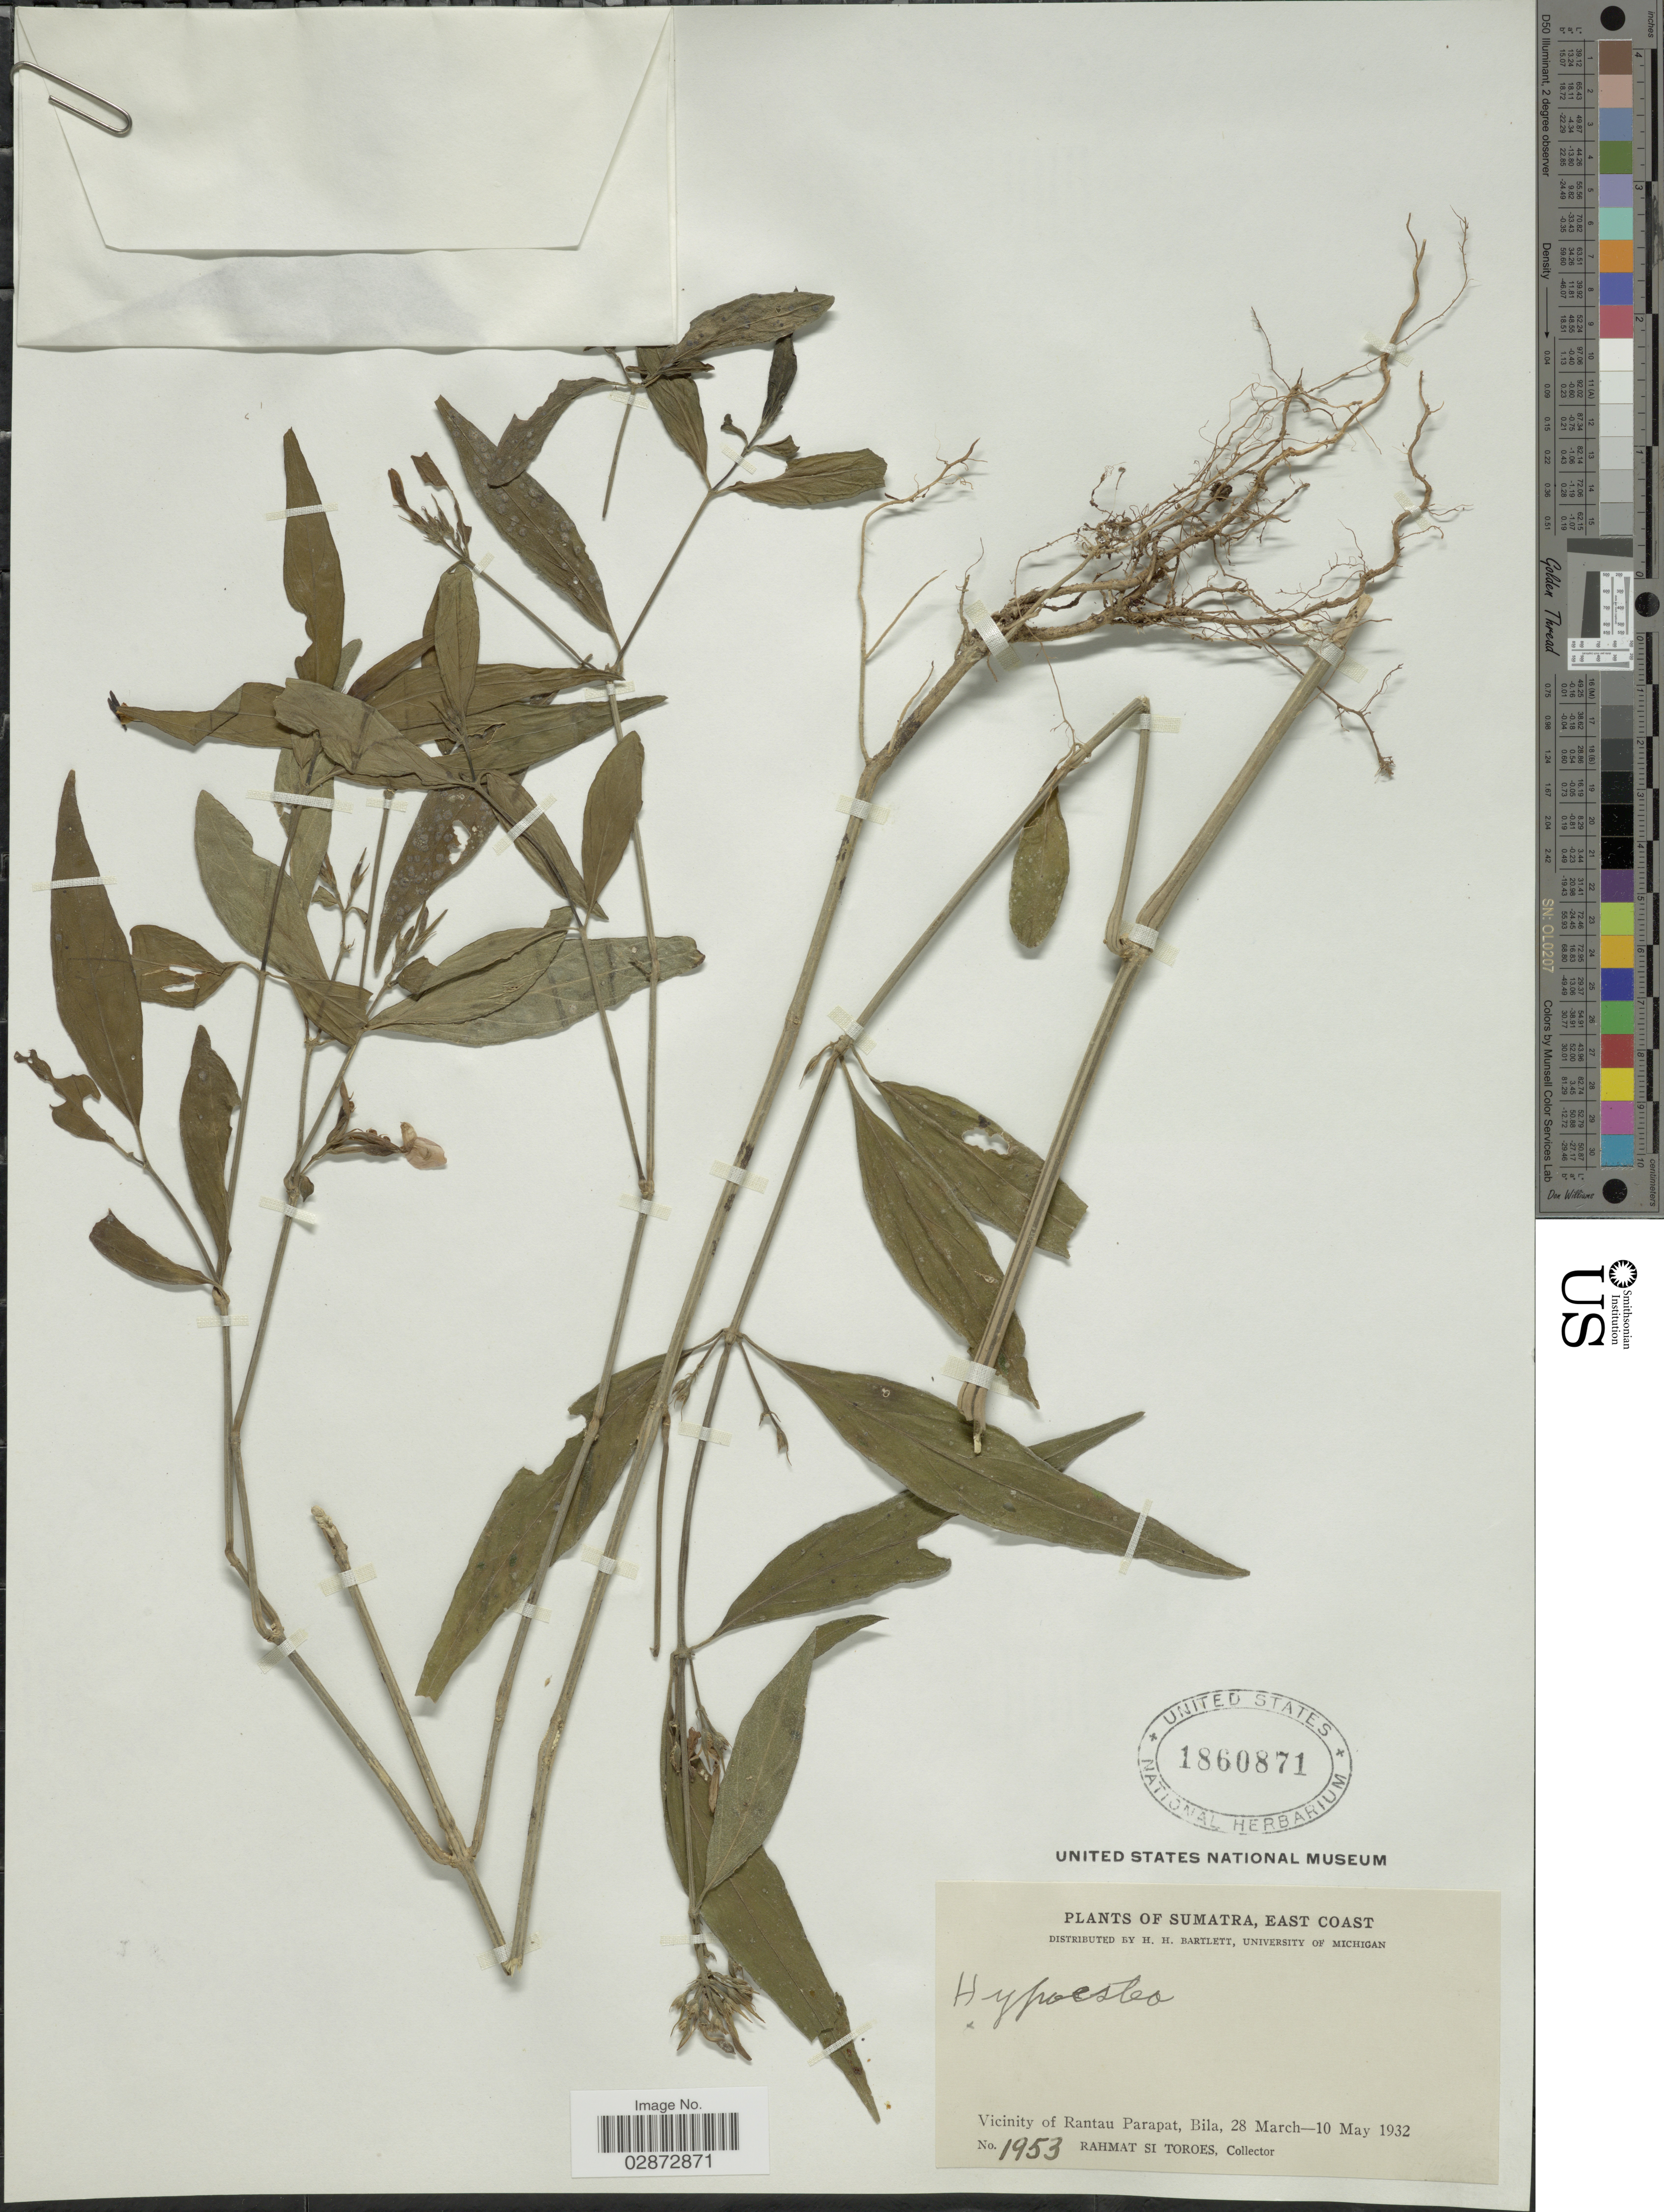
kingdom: Plantae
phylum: Tracheophyta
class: Magnoliopsida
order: Lamiales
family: Acanthaceae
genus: Hypoestes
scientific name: Hypoestes sp.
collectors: Rahmat Si Boeea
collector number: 1953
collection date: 1932-03-28/1932-05-10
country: Indonesia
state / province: Sumatra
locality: East Coast, Vicinity of Rantau Parapat, Bila.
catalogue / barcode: US 1860871